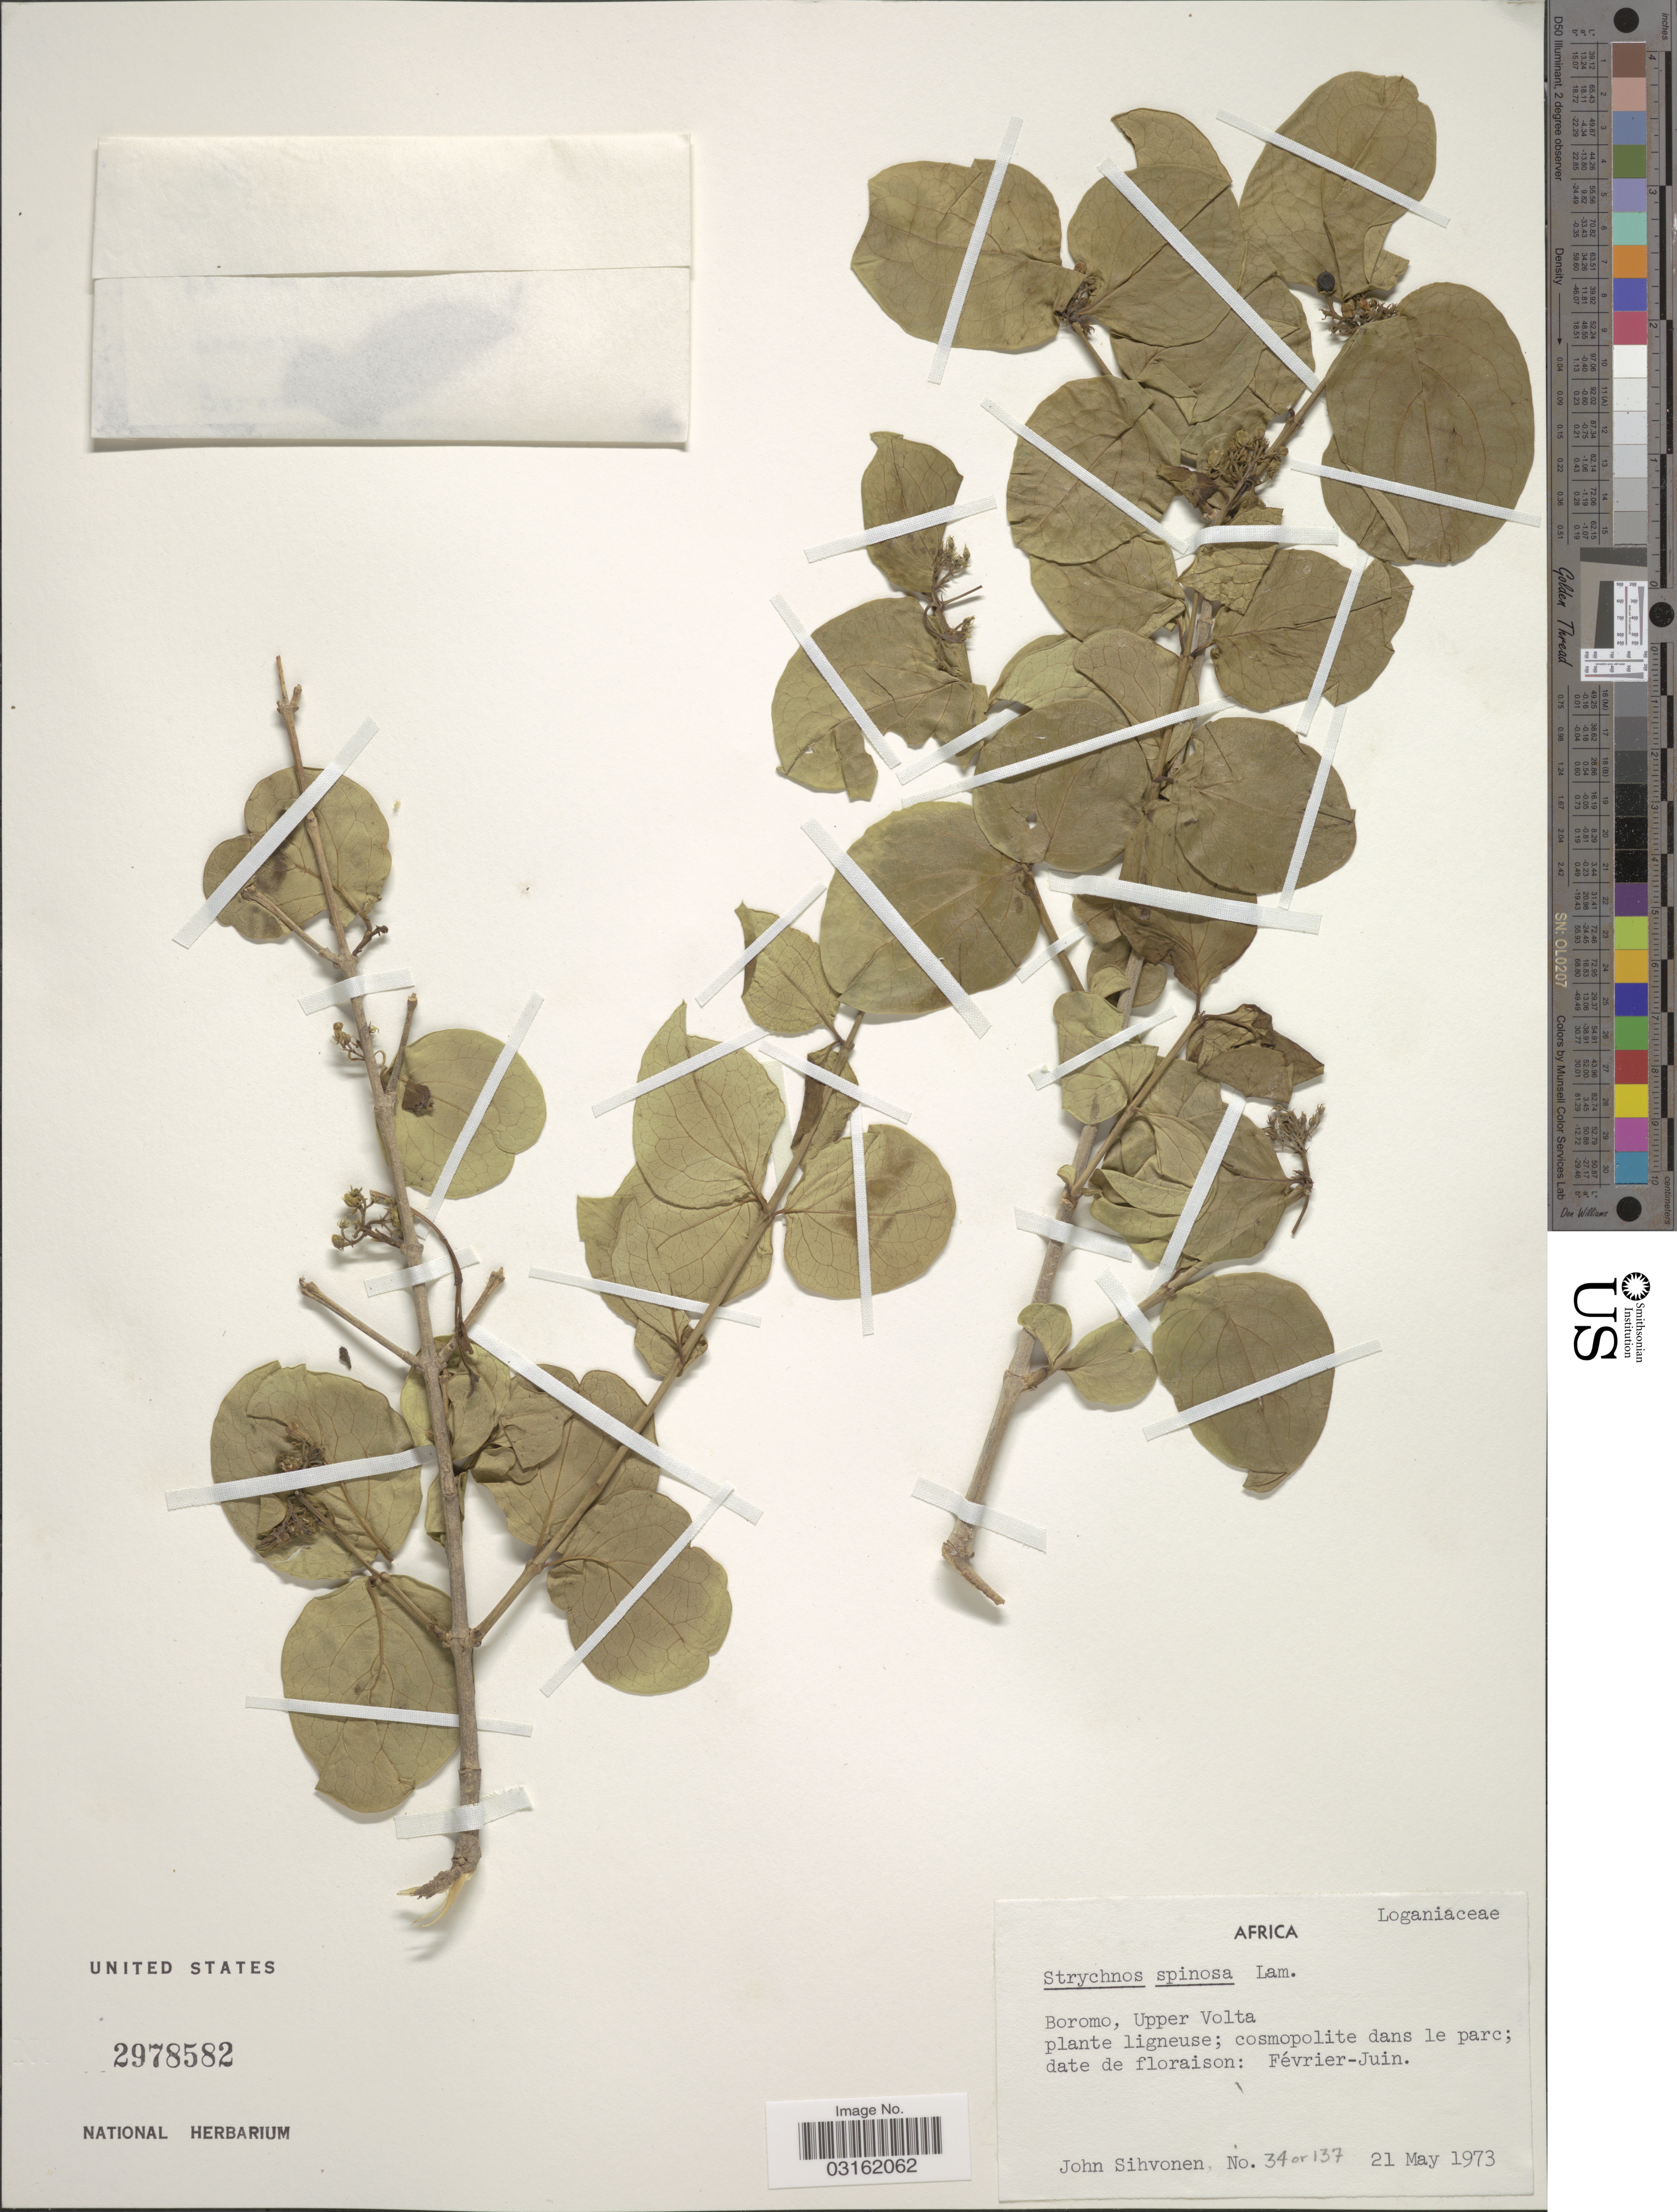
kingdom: Plantae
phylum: Tracheophyta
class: Magnoliopsida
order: Gentianales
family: Loganiaceae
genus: Strychnos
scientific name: Strychnos spinosa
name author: Lam.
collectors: J. Sihvonen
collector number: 34/137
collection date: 1973-05-21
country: Burkina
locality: Boromo, Upper Volta.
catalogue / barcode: US 2978582